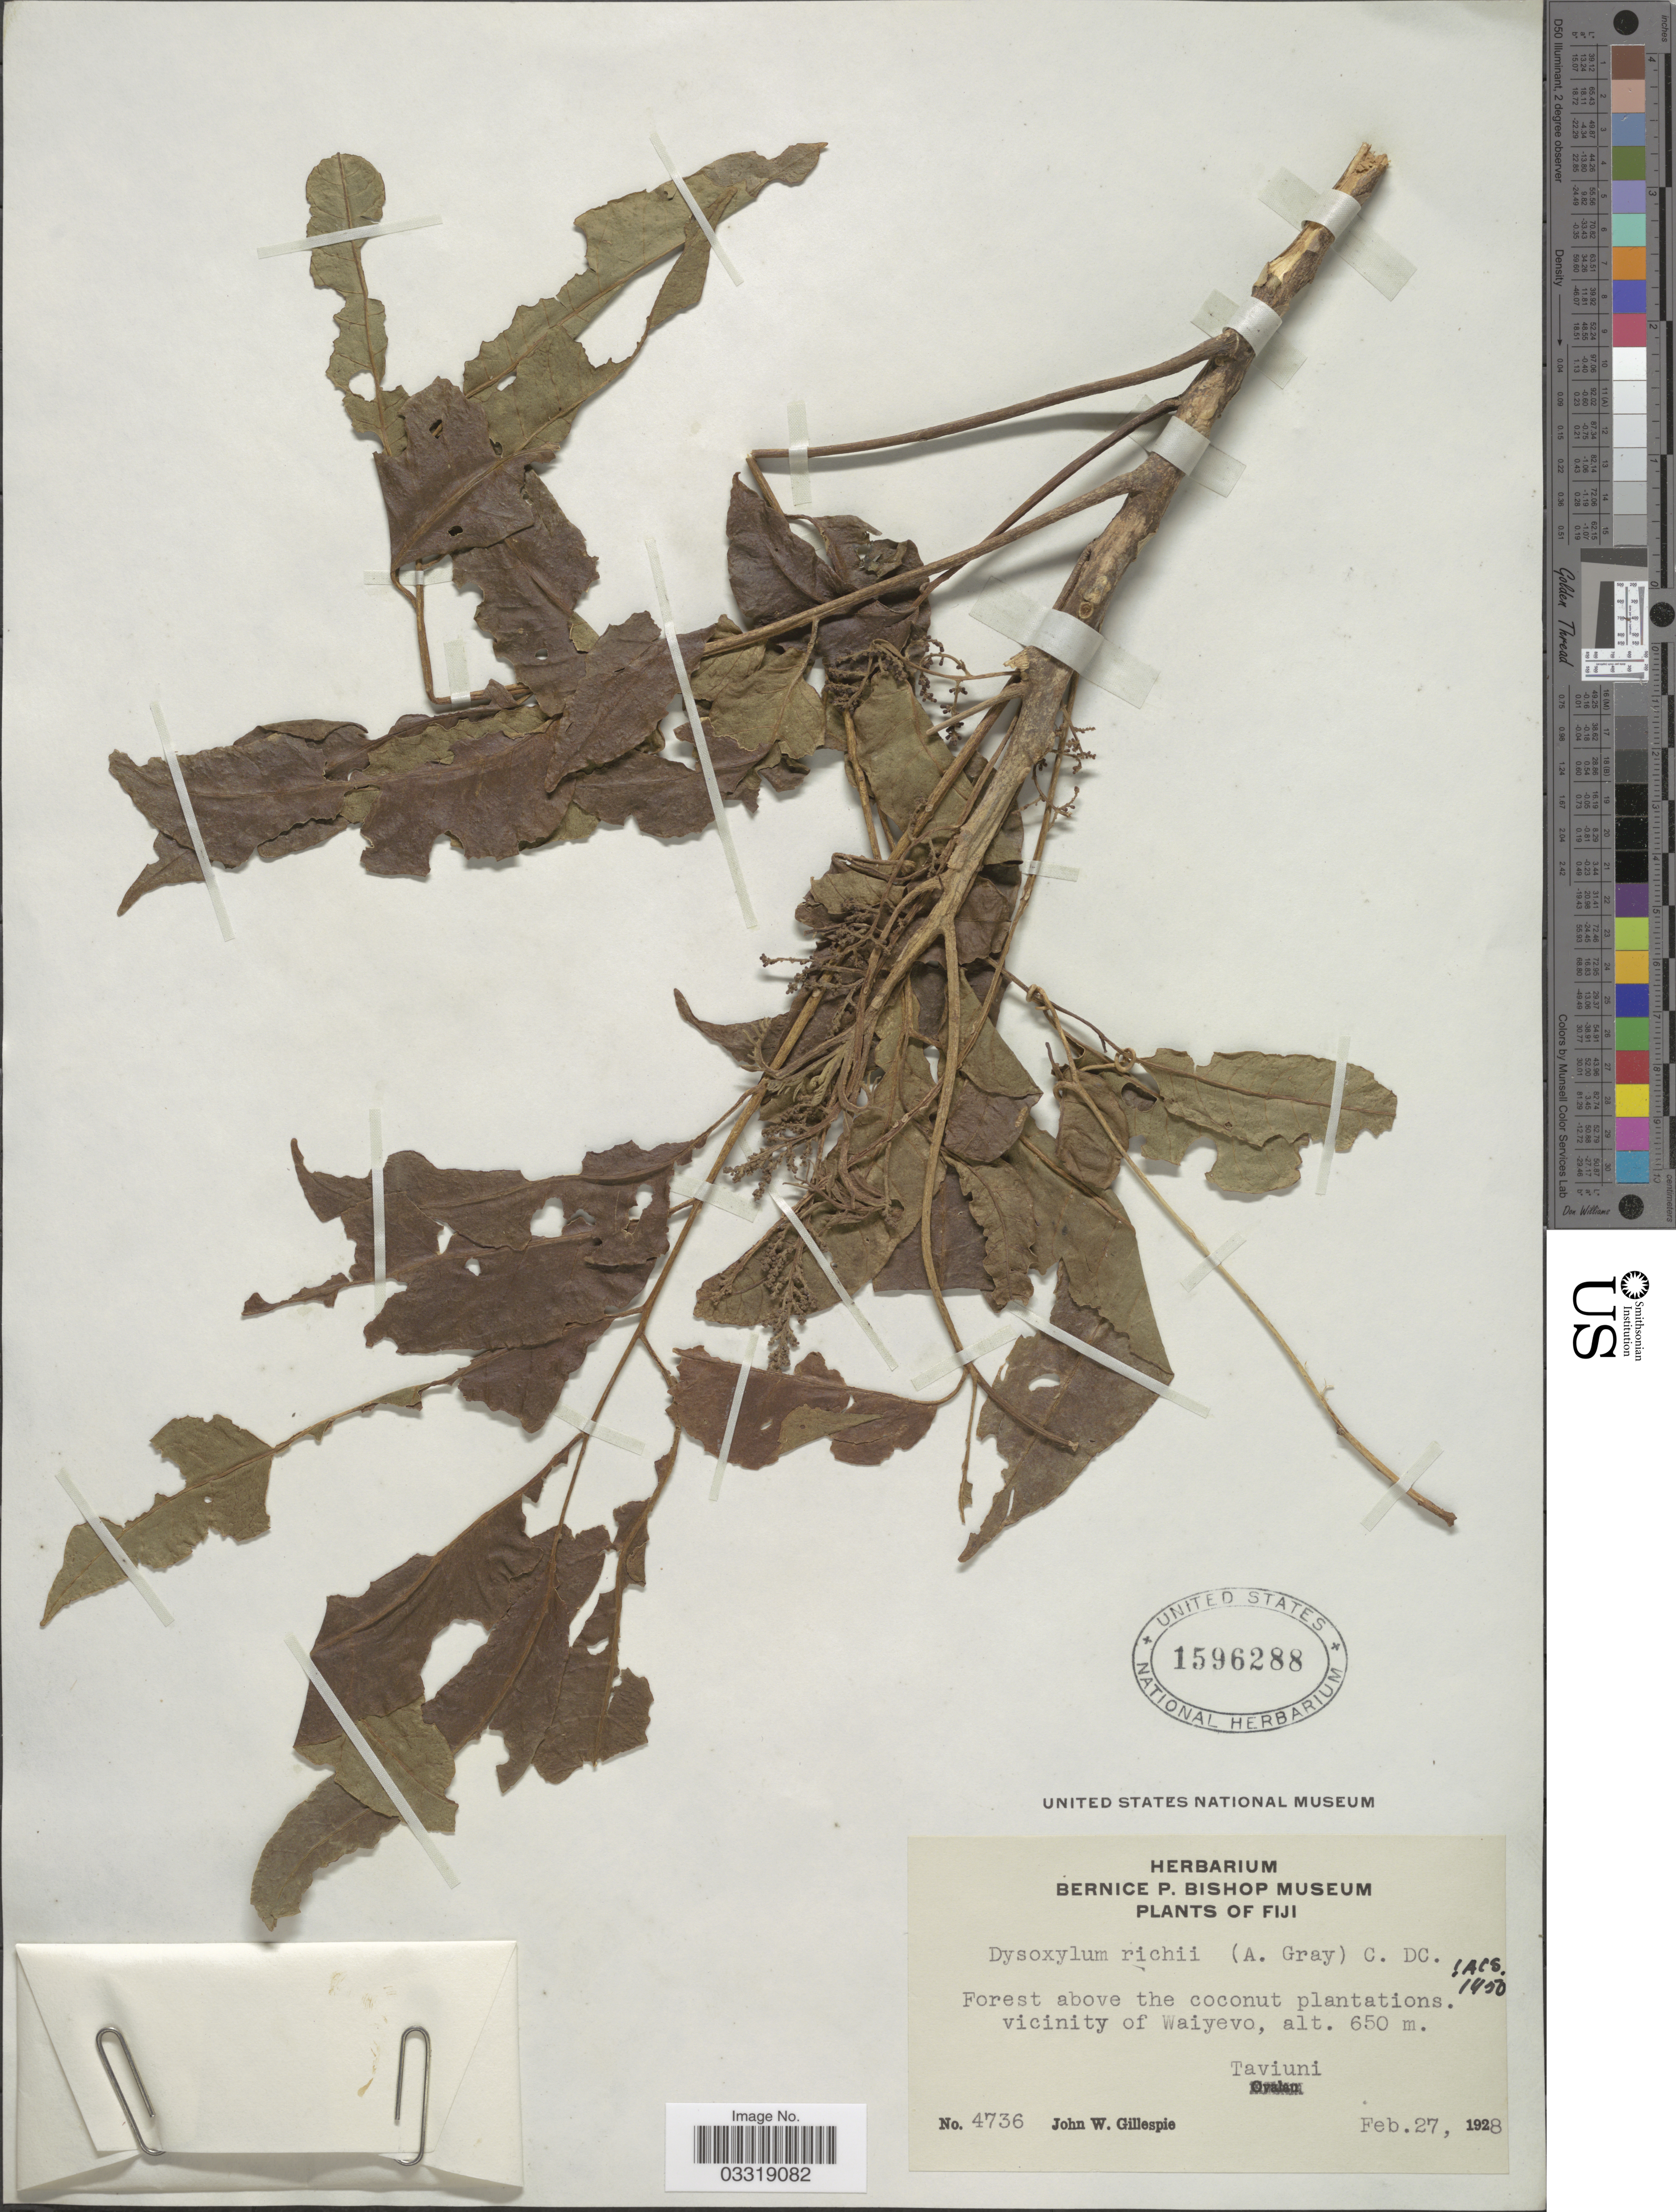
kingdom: Plantae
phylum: Tracheophyta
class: Magnoliopsida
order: Sapindales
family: Meliaceae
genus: Didymocheton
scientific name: Didymocheton alliaceus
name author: (G. Forst.) Mabb.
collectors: J. W. Gillespie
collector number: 4736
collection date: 1928-02-27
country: Fiji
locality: Forest above the coconut plantations. vicinity of Waiyevo, Taviuni.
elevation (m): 650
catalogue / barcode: US 1596288